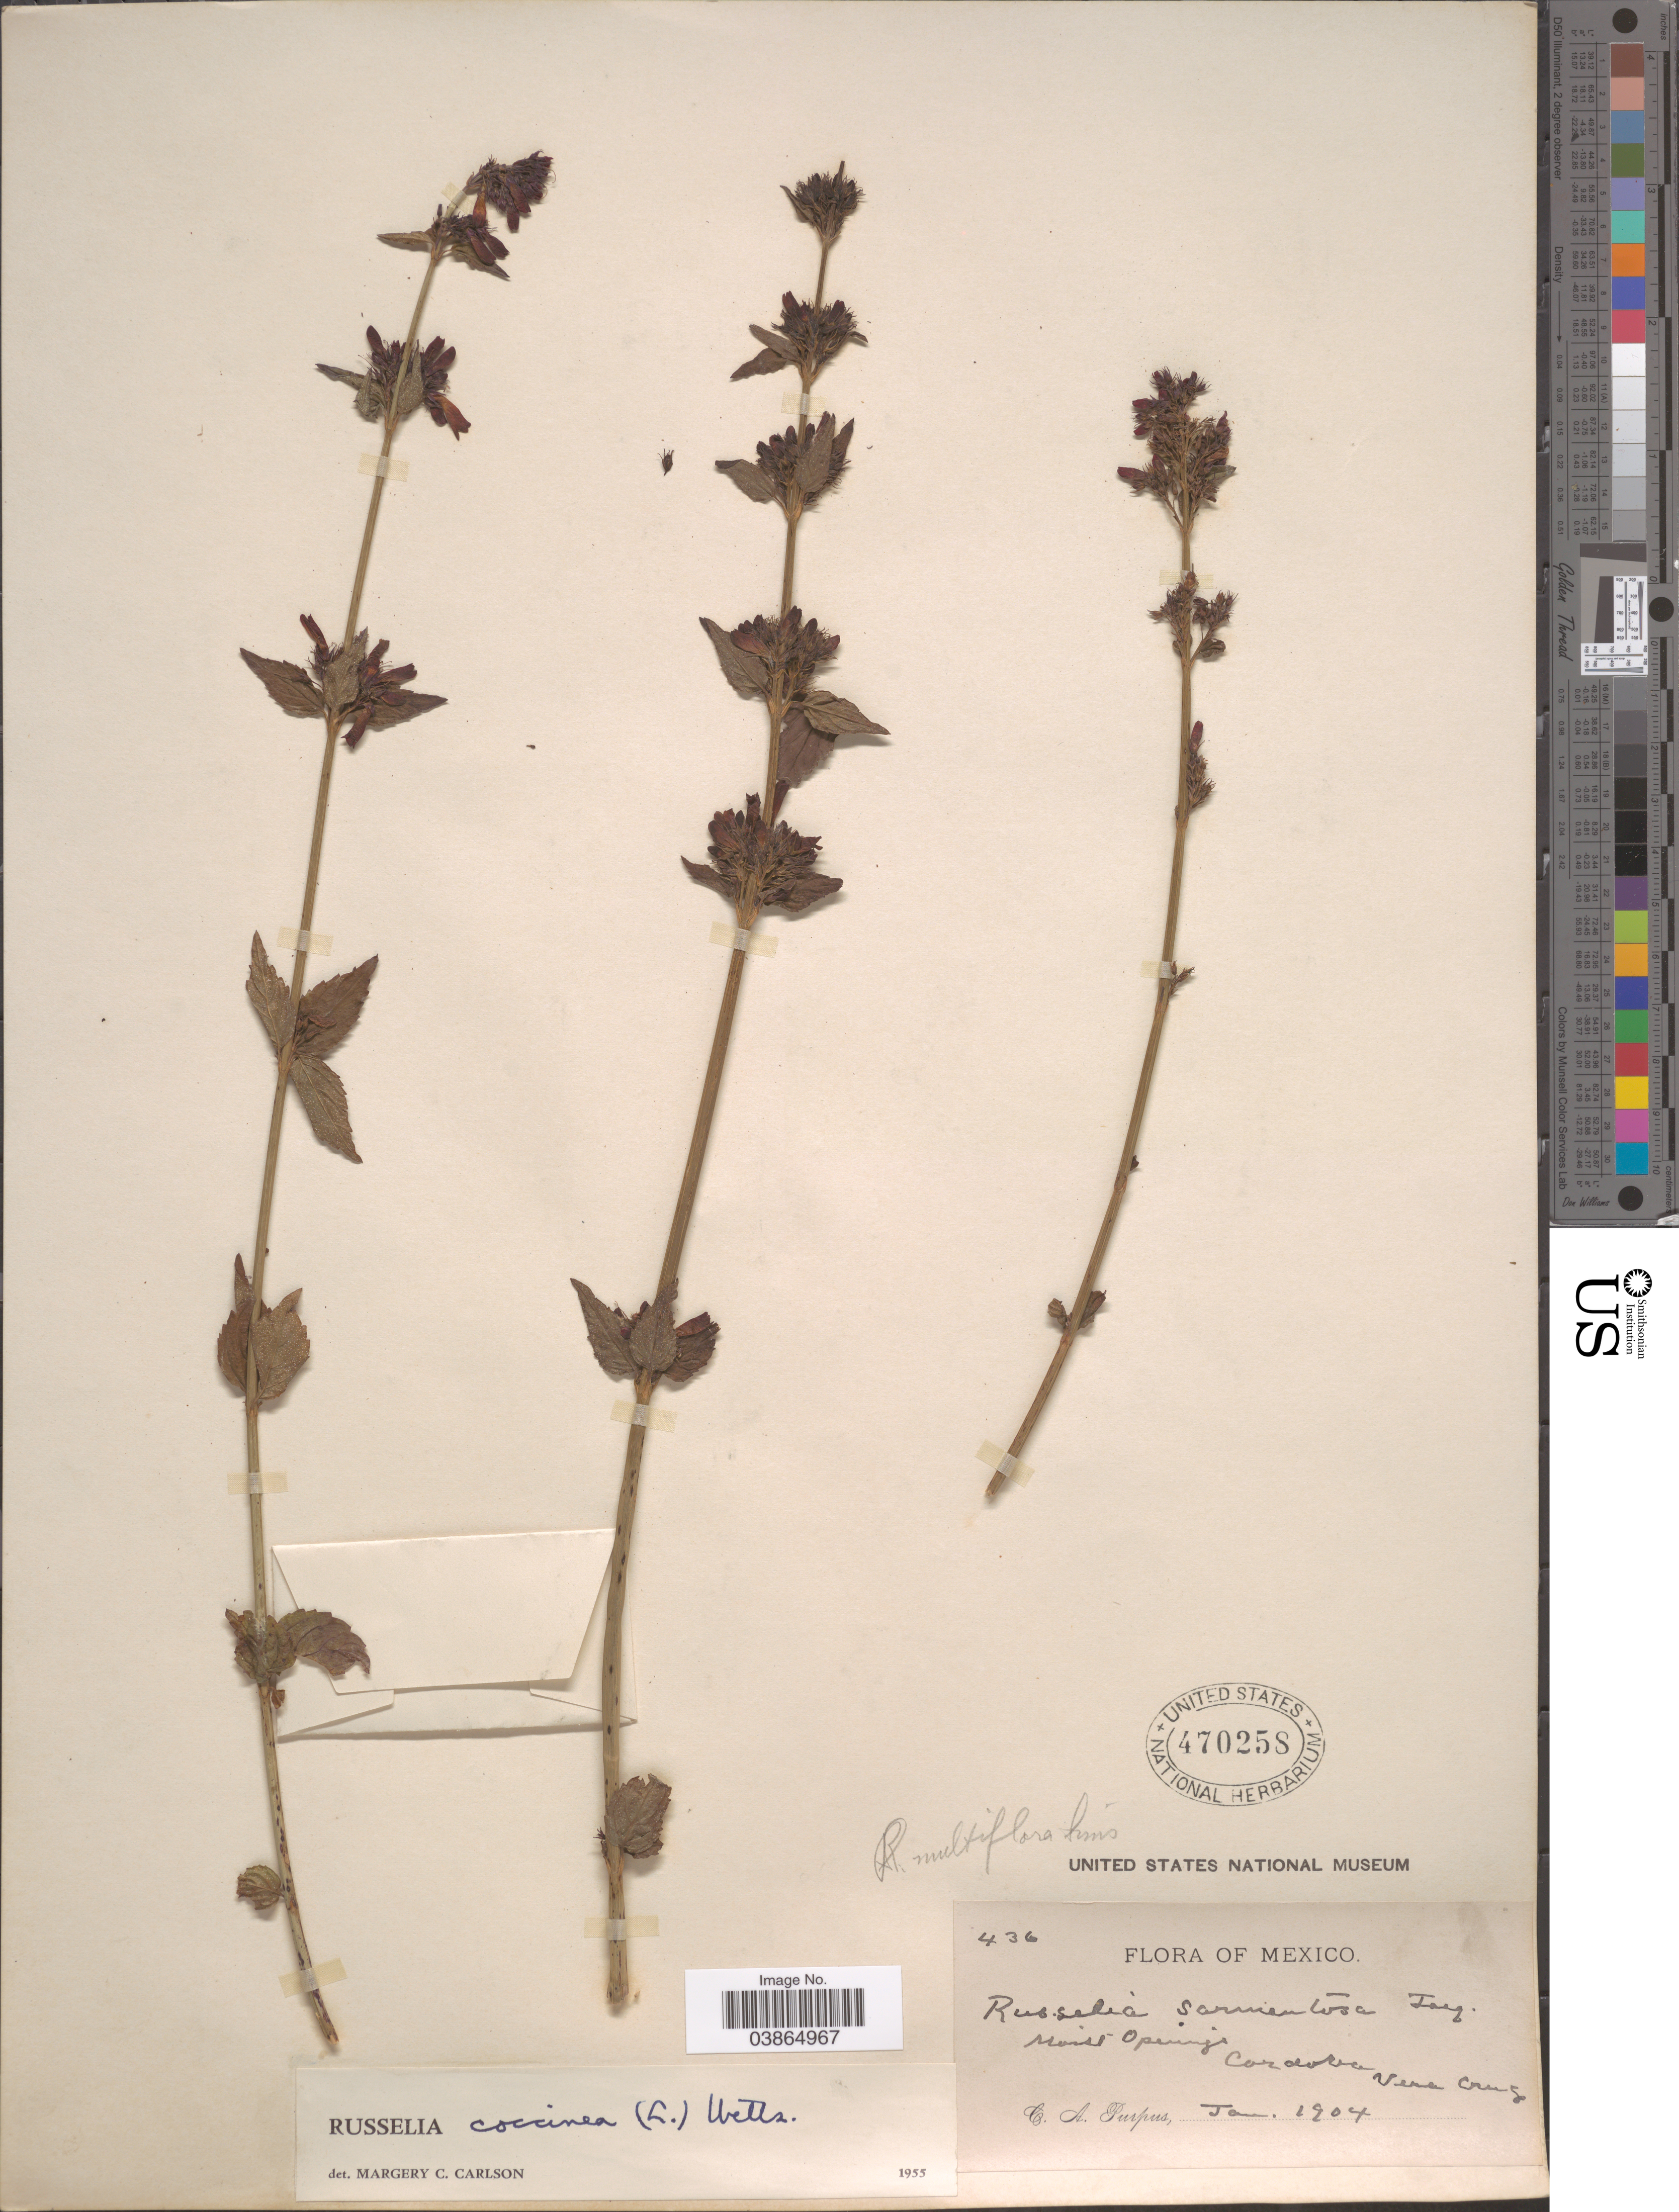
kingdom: Plantae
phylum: Tracheophyta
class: Magnoliopsida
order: Lamiales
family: Plantaginaceae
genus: Russelia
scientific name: Russelia coccinea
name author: (L.) Wettst.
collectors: C. A. Purpus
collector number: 436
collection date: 1904-01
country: Mexico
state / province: Veracruz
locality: Moist openings. Cordova. Vera Cruz.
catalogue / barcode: US 470258